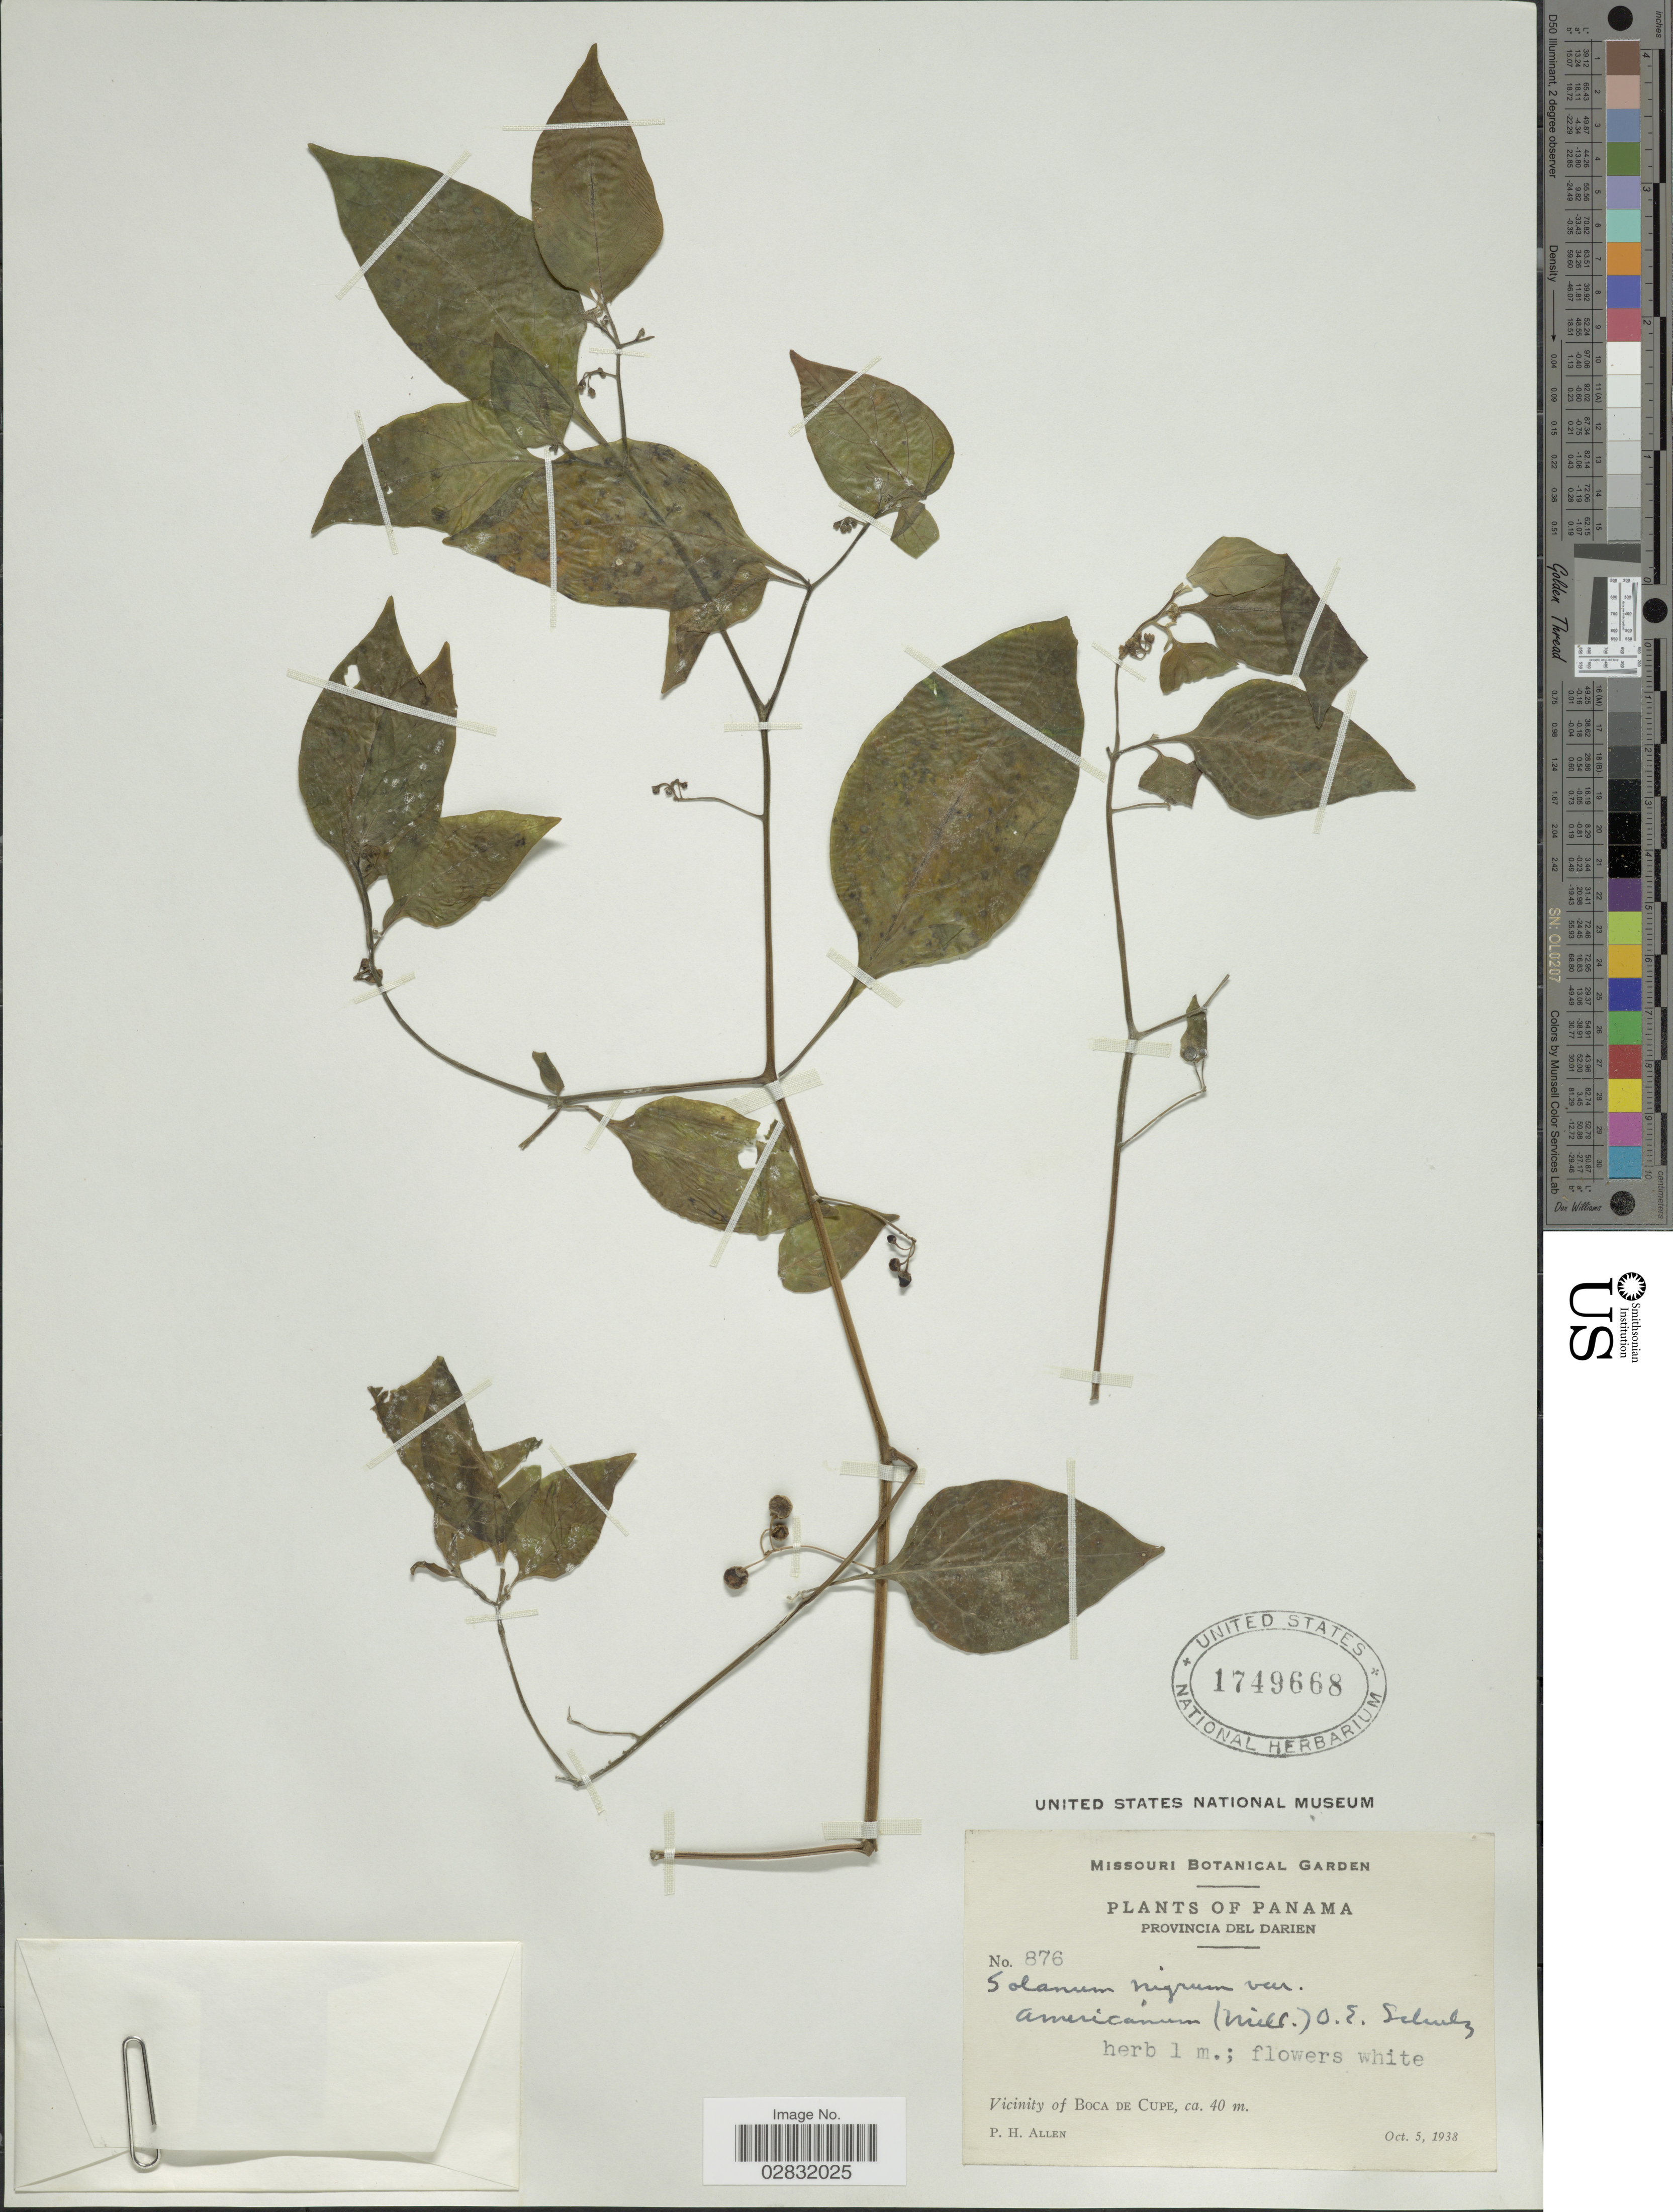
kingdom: Plantae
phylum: Tracheophyta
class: Magnoliopsida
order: Solanales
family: Solanaceae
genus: Solanum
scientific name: Solanum nigrum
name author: L.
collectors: P. H. Allen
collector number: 876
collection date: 1938-10-05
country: Panama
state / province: Darién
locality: Provincia del Darien. Vicinity of Boca de Cupe.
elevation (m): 40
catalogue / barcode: US 1749668